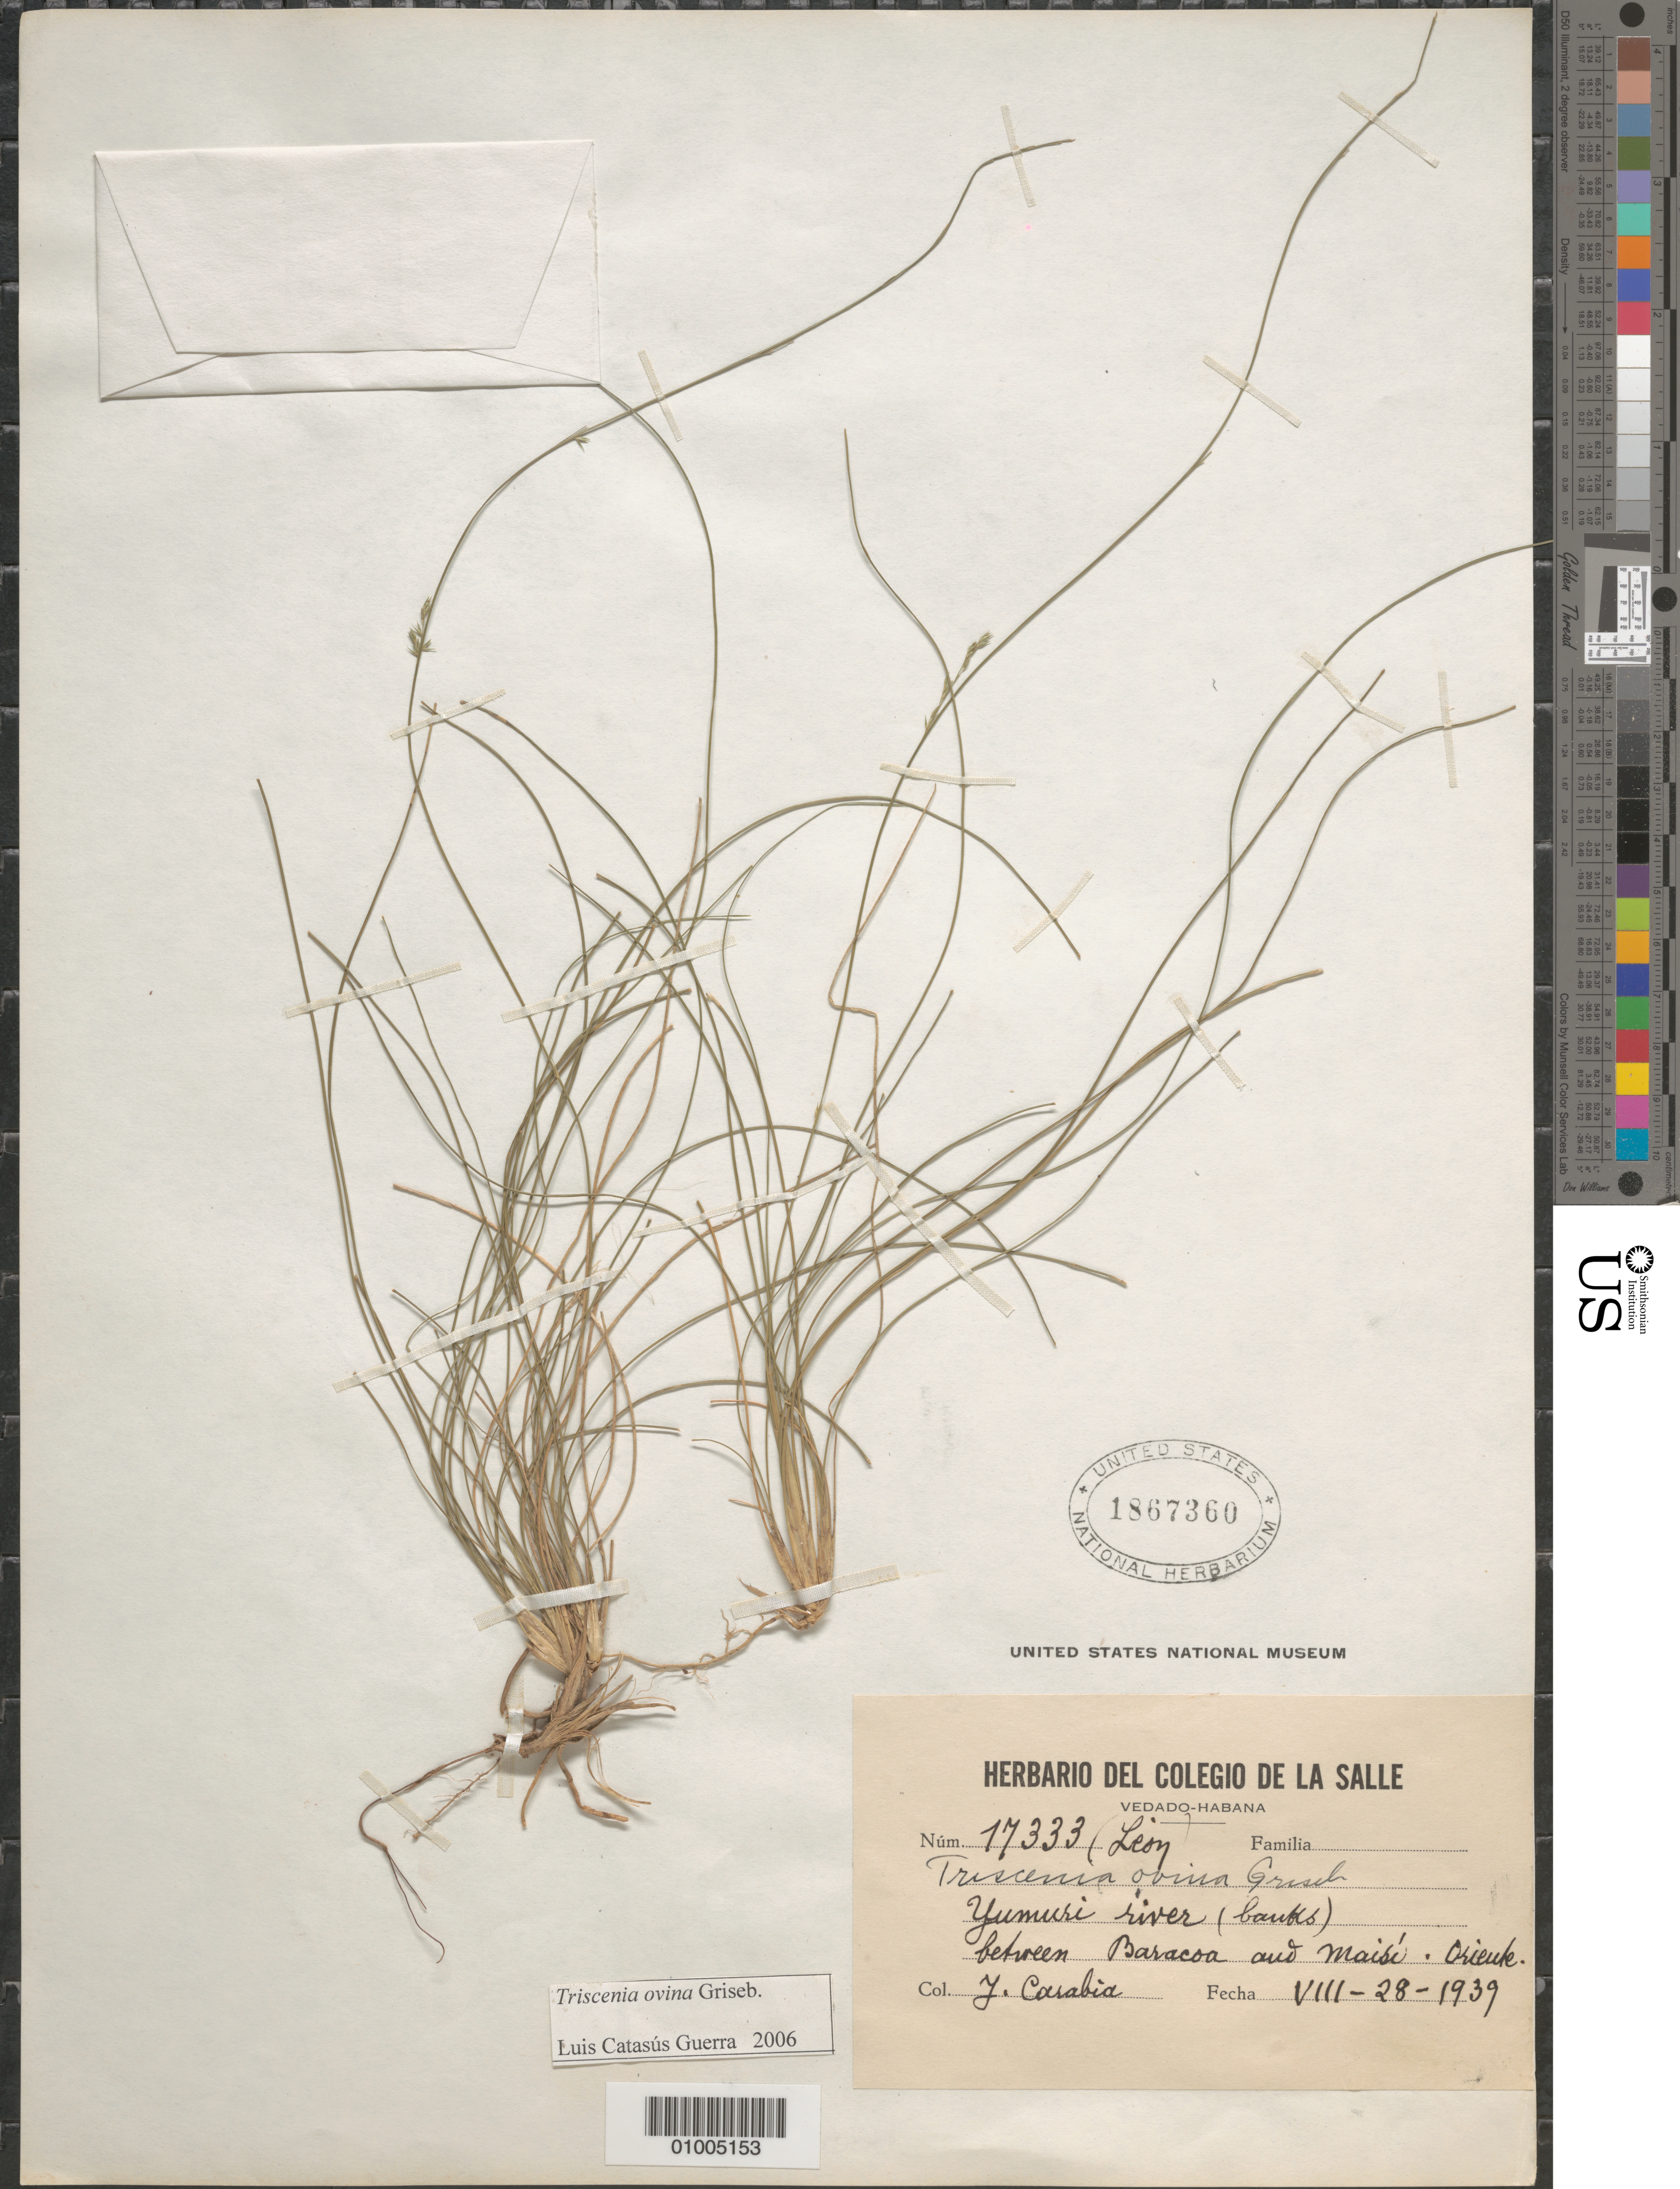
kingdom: Plantae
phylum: Tracheophyta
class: Liliopsida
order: Poales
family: Poaceae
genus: Triscenia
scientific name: Triscenia ovina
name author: Griseb.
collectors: J. Carabia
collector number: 17333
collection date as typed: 28 Aug 1939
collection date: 1939-08-28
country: Cuba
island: Cuba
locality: Yumuri River banks Between Baracoa and Maise Oriente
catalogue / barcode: US 1867360